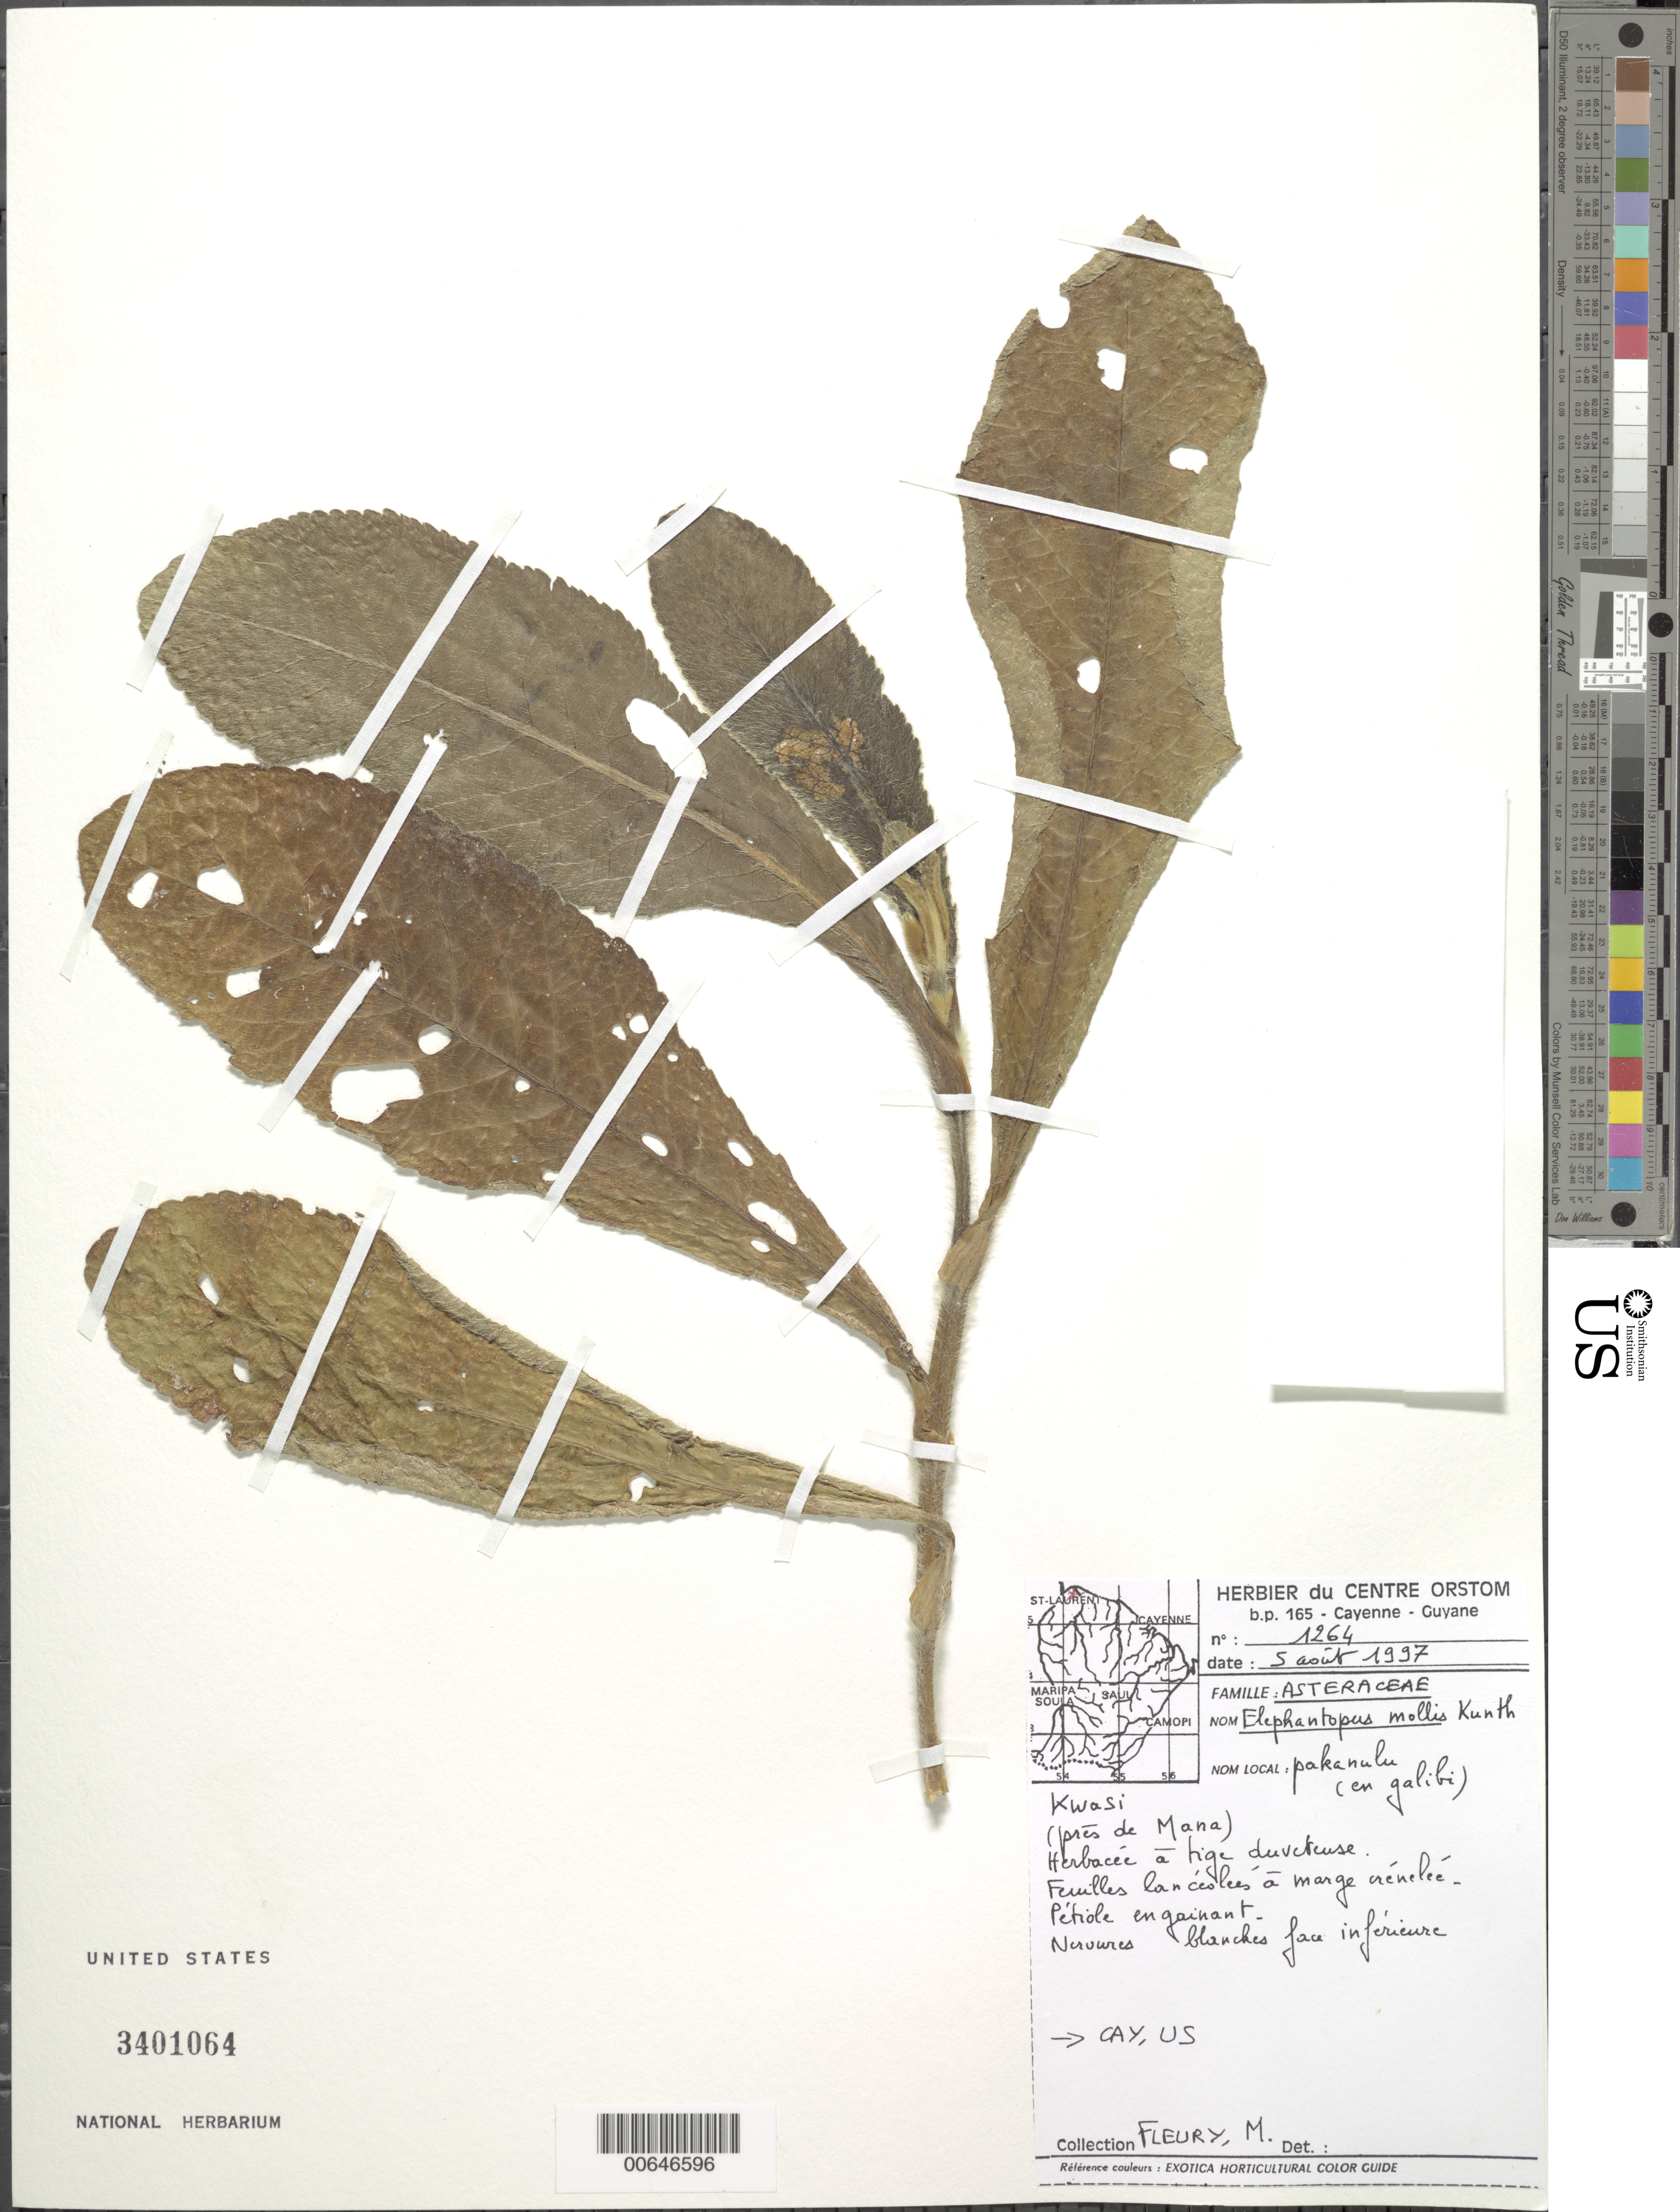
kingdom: Plantae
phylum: Tracheophyta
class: Magnoliopsida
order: Asterales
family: Asteraceae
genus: Elephantopus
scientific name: Elephantopus mollis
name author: Kunth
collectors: M. Fleury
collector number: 1264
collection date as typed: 5-Aug-97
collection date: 1997-08-05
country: French Guiana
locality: Kwasi, prés de Mana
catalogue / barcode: US 3401064